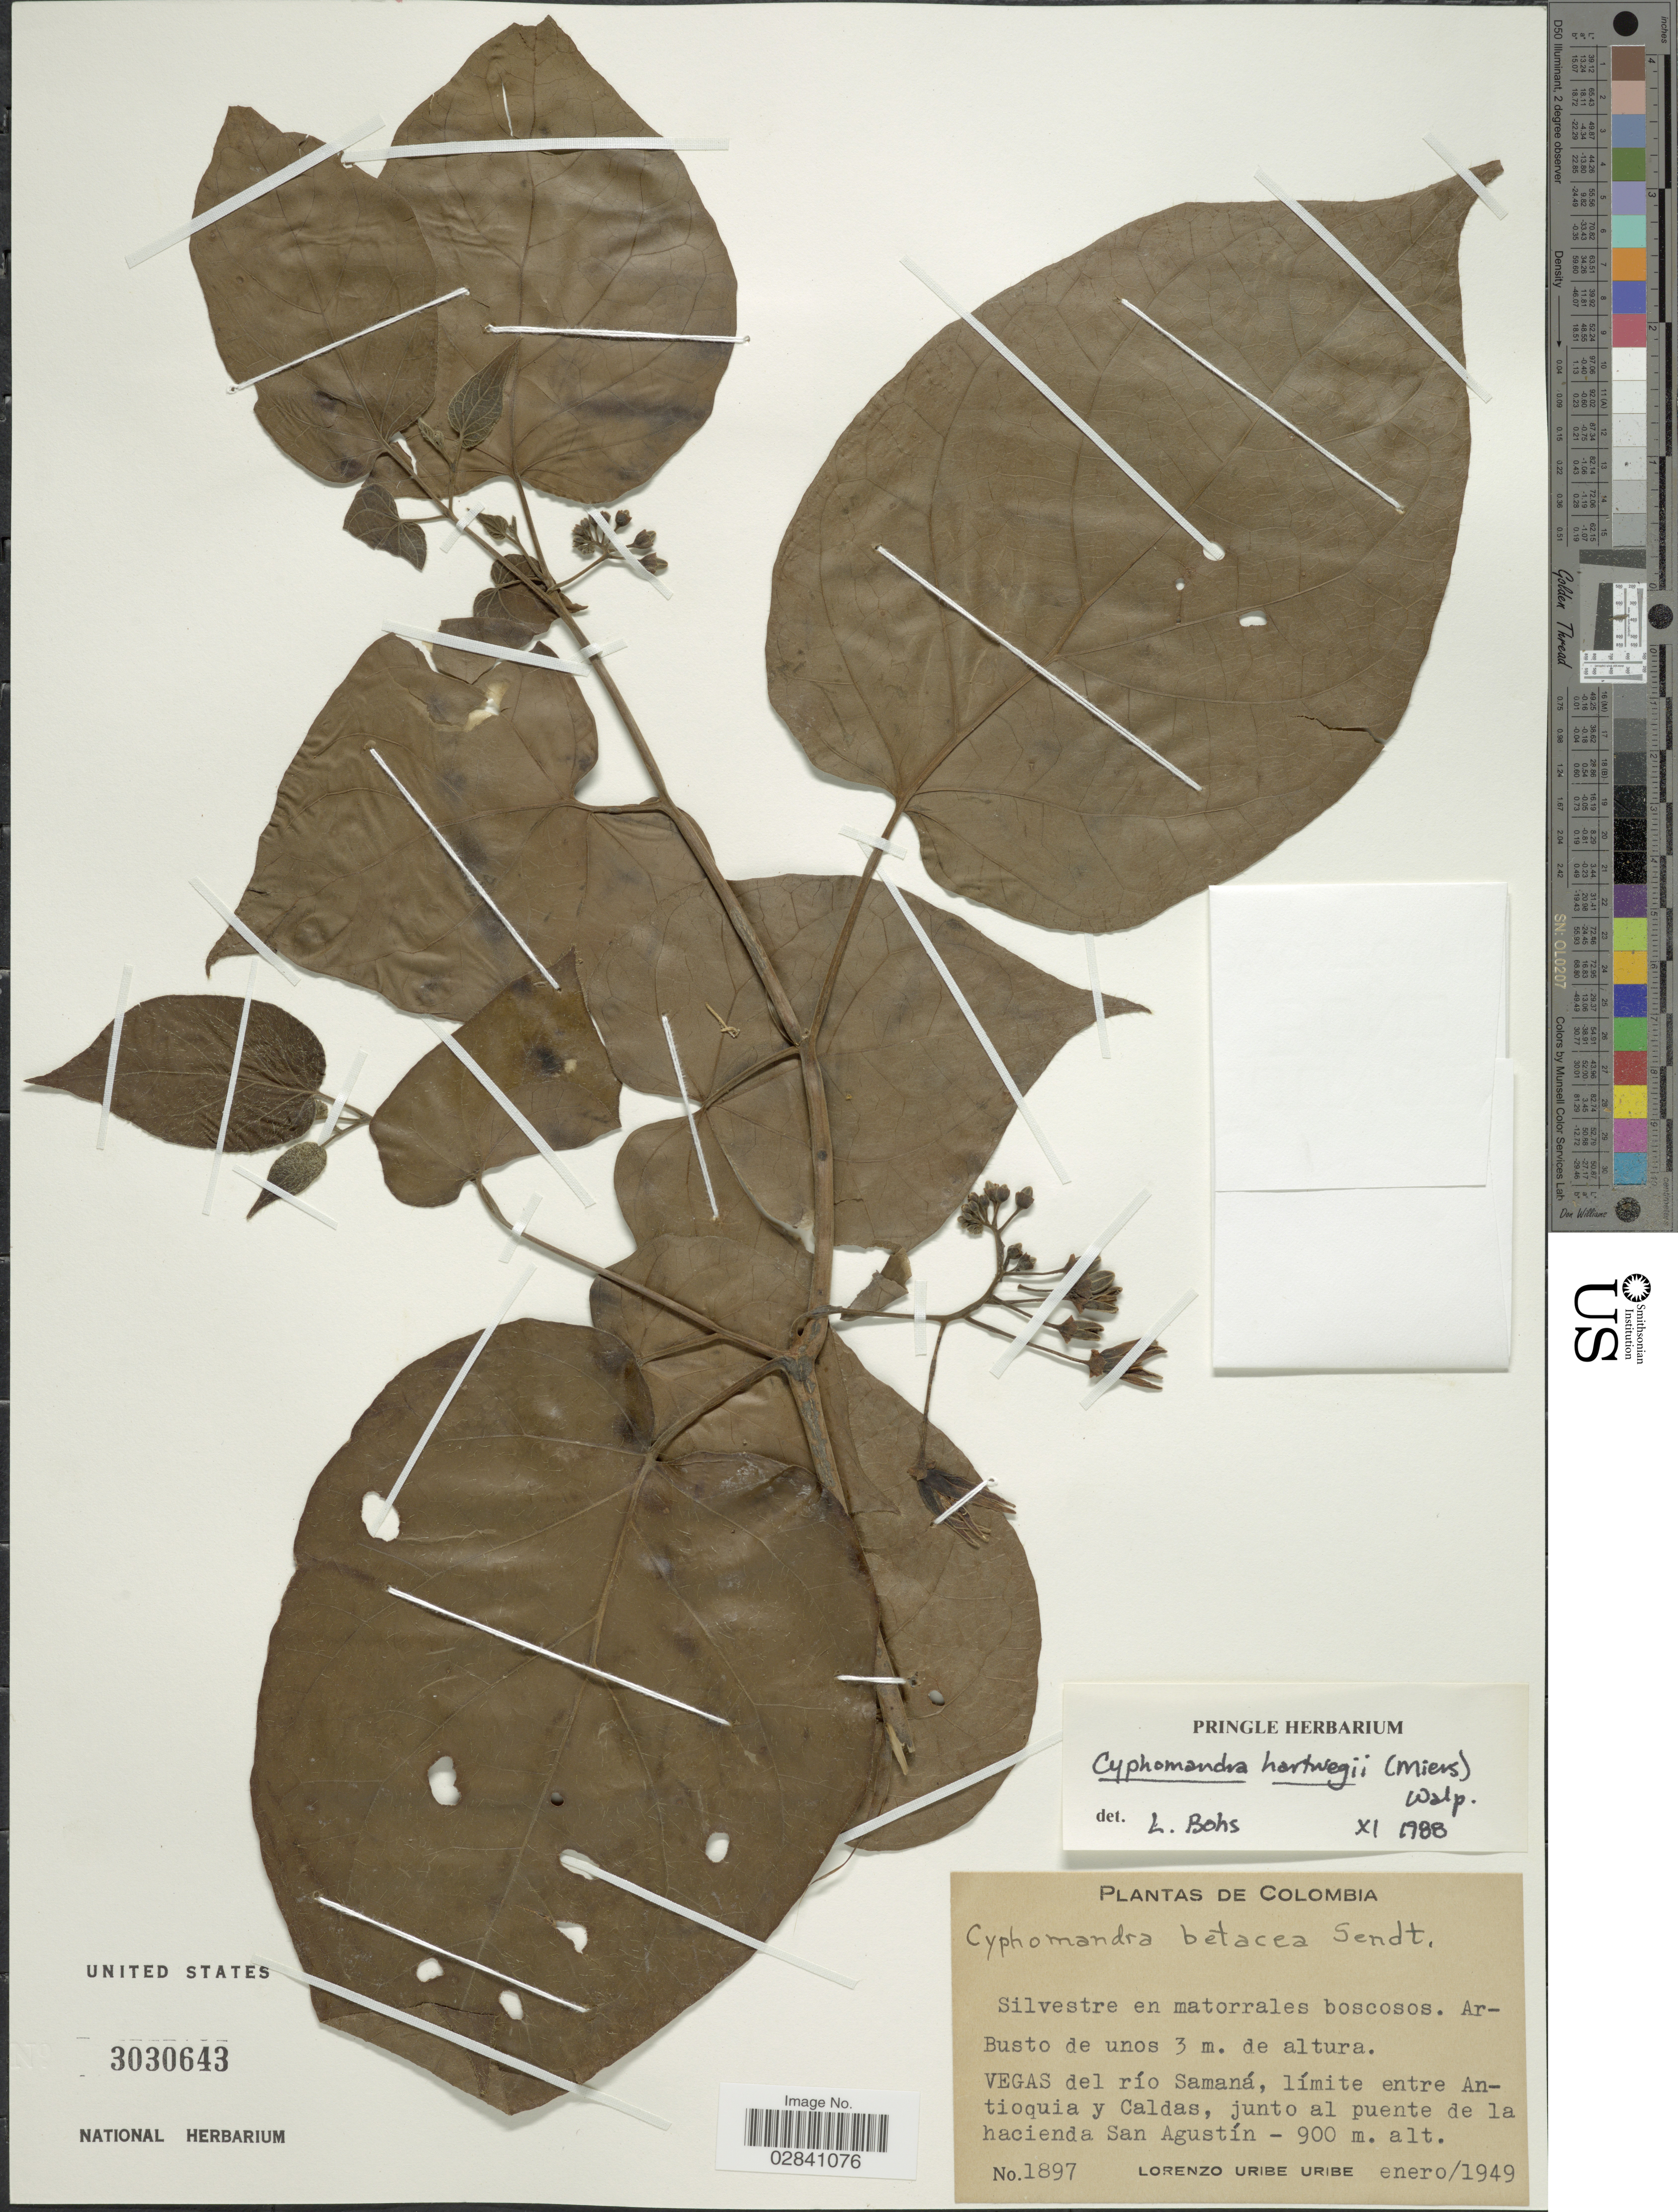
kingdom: Plantae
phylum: Tracheophyta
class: Magnoliopsida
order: Solanales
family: Solanaceae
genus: Cyphomandra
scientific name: Cyphomandra hartwegii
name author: (Miers) Sendtn. ex Walp.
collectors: L. Uribe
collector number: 1897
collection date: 1949-01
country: Colombia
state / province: Antioquia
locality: Vegas del río Samaná, límite entre Antioquia y Caldas, junto al puente de la hacienda San Augustín.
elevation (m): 900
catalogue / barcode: US 3030643